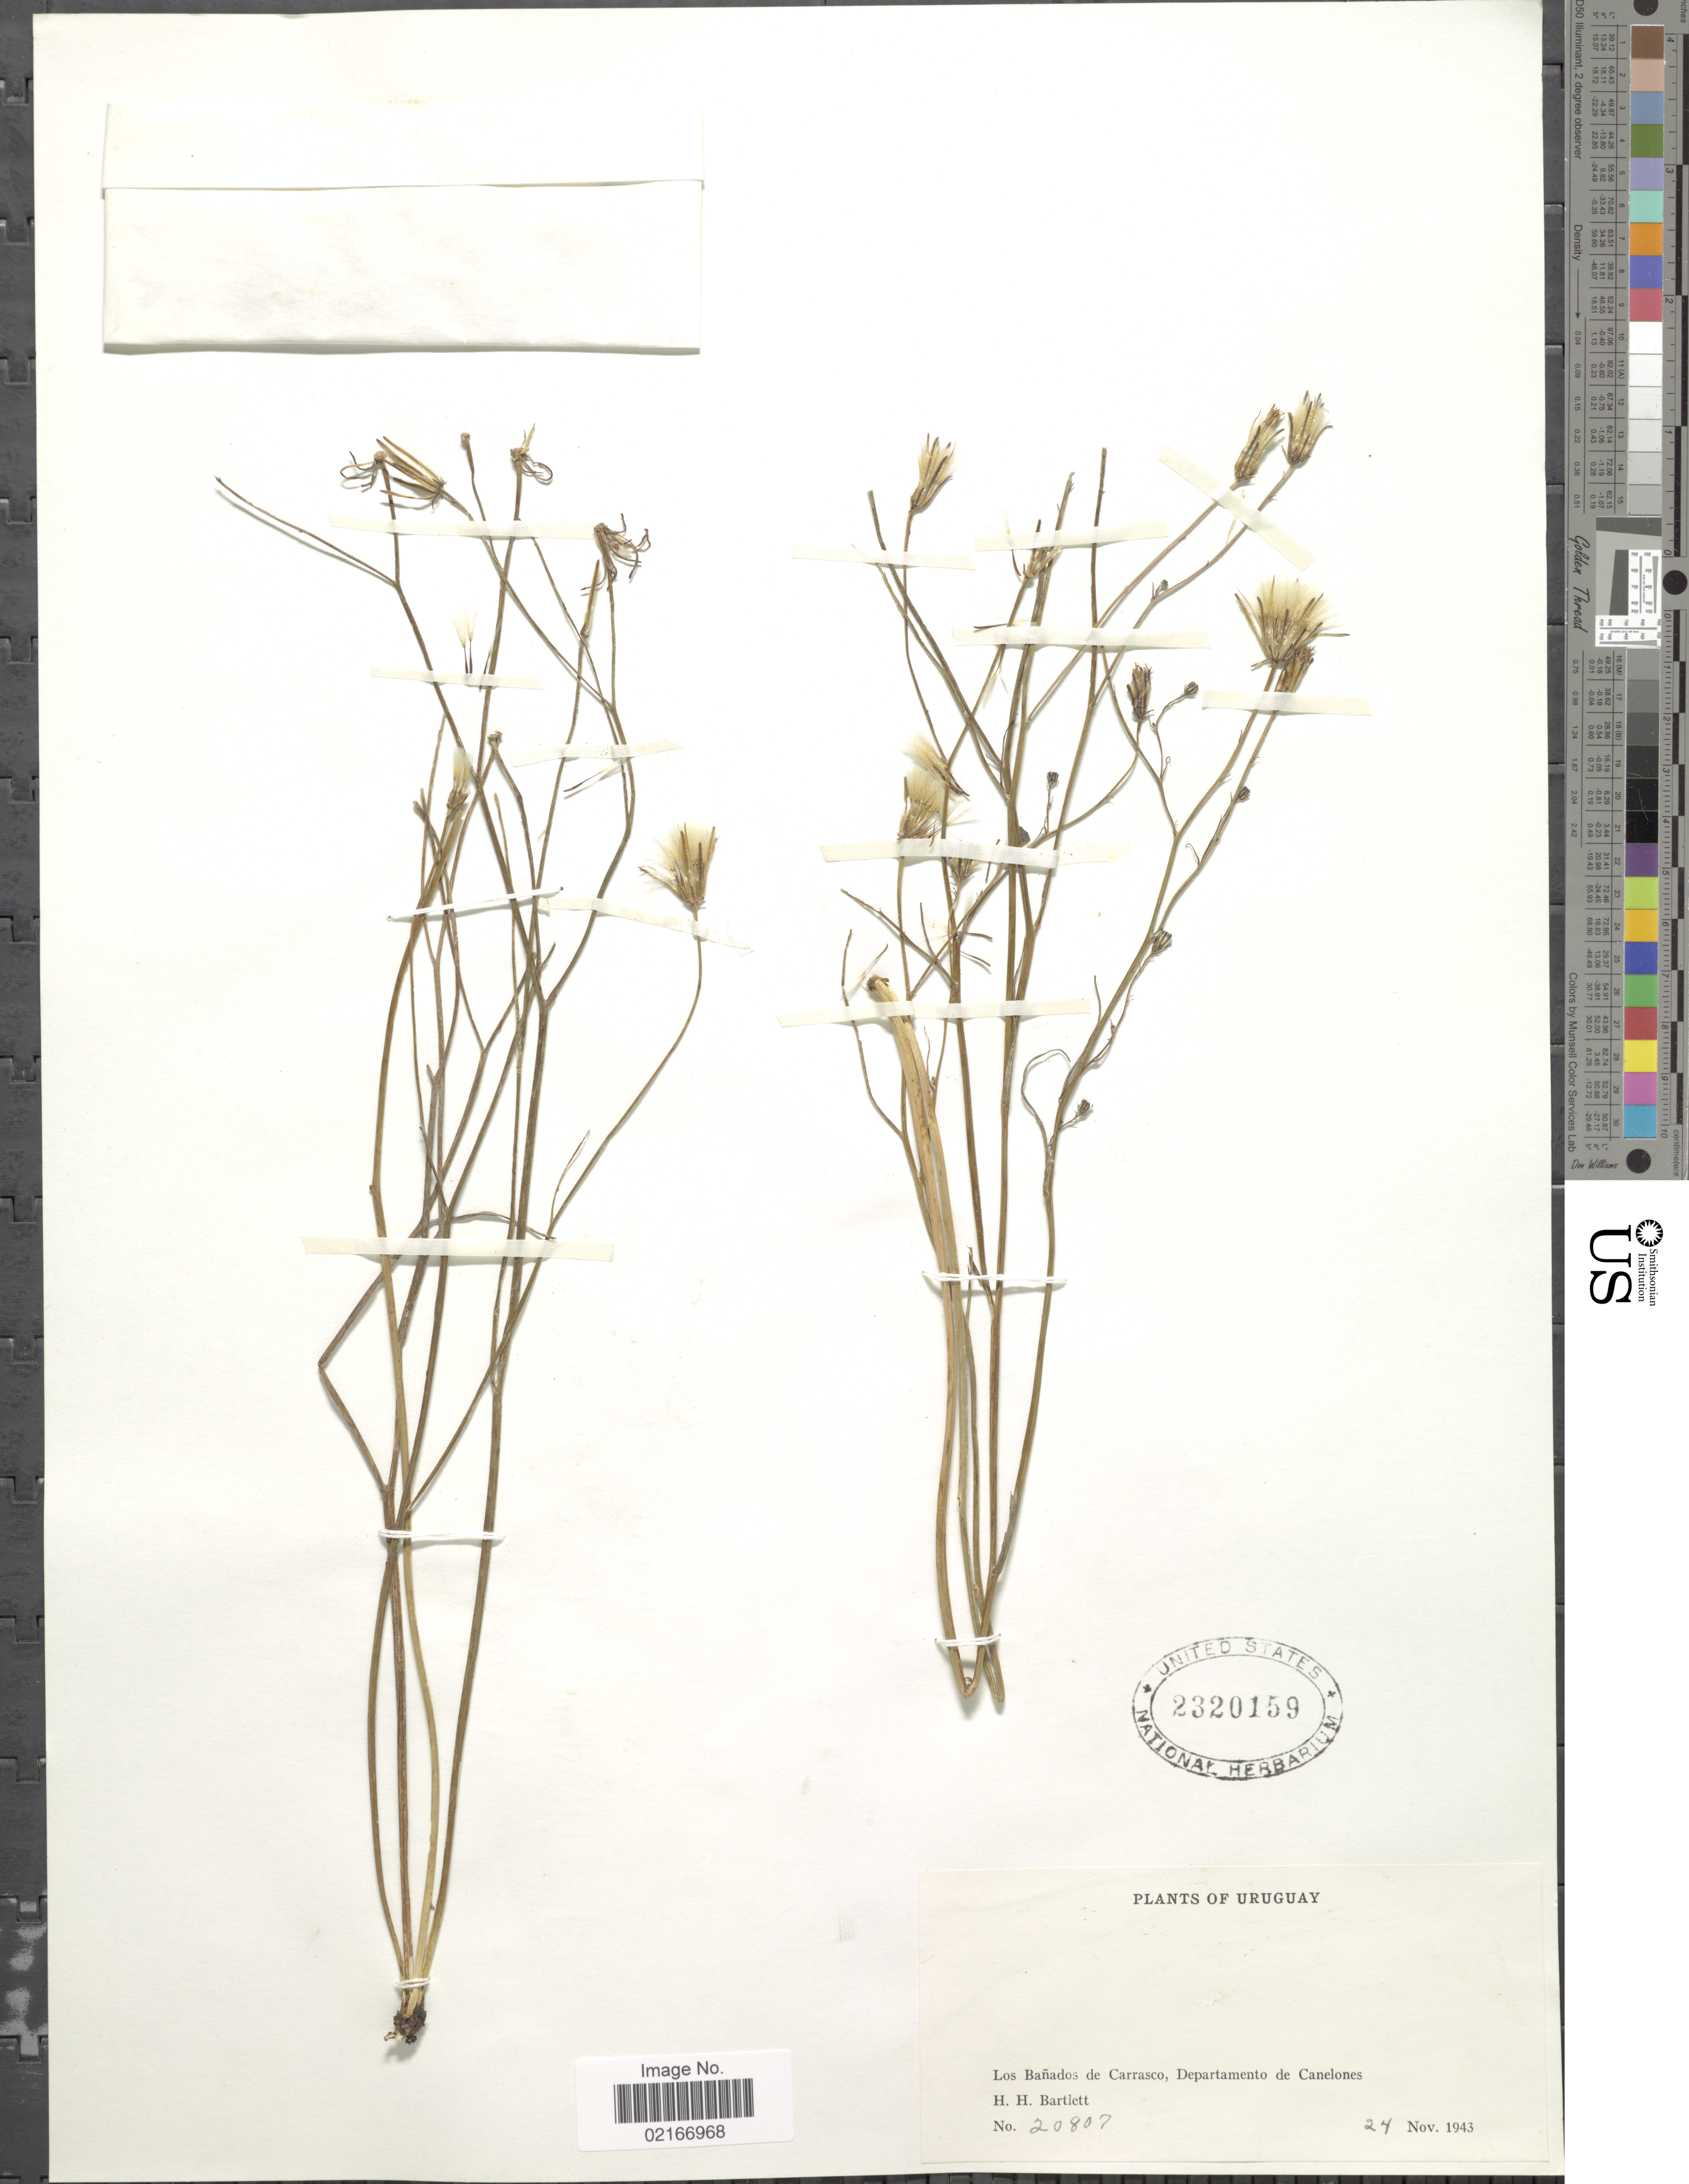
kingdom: Plantae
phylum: Tracheophyta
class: Magnoliopsida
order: Asterales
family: Asteraceae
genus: Hypochaeris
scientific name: Hypochaeris albiflora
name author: (Kuntze) Azevêdo-Gonç. & Matzenb.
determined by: Mailhos, Ary, (MVFA), Universidad de la Republica (URUGUAY)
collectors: H. H. Bartlett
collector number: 20807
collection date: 1943-11-24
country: Uruguay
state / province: Canelones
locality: Los Bañados de Carrasco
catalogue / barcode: US 2320159